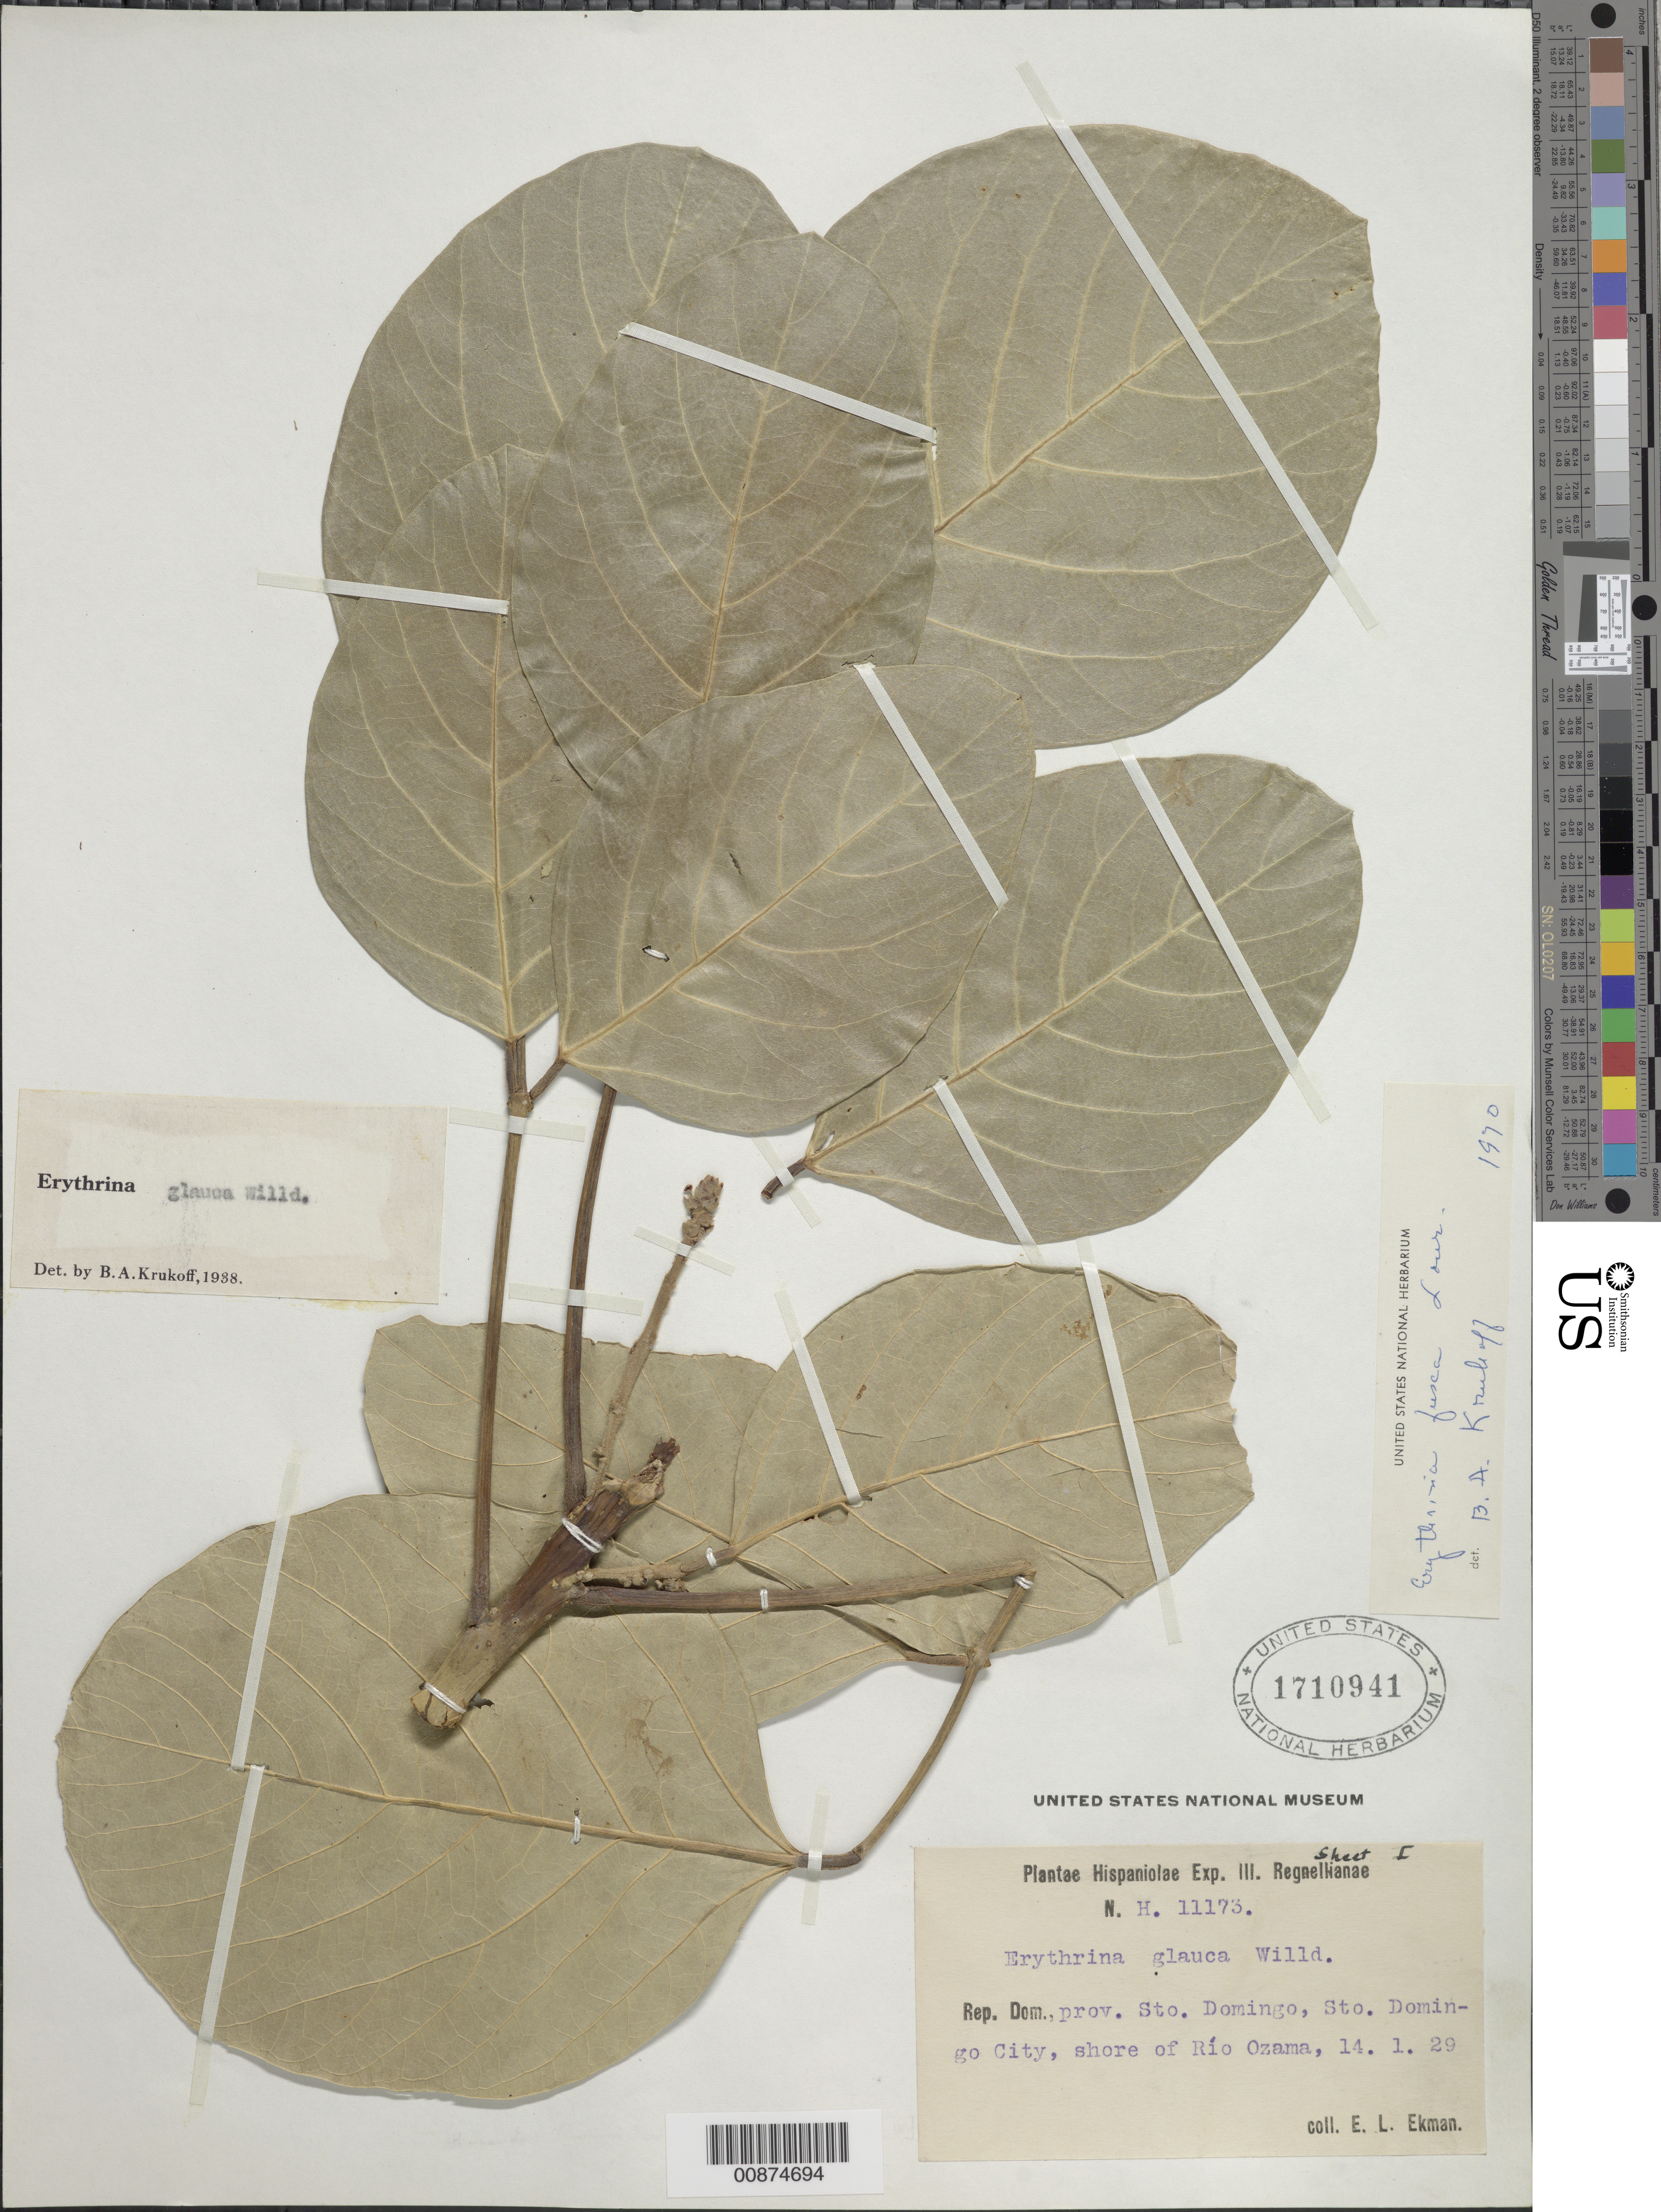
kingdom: Plantae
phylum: Tracheophyta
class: Magnoliopsida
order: Fabales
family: Fabaceae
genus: Erythrina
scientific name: Erythrina fusca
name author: Lour.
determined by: Krukoff, B. A.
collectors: E. L. Ekman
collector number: H 11173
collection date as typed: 14 Jan 1929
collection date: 1929-01-14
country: Dominican Republic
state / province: Distrito Nacional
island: Hispaniola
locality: Prov. Sto. Domingo (obsolete), Sto. Domingo City, shore of Río Ozama.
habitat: Shore of river.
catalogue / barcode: US 1710941